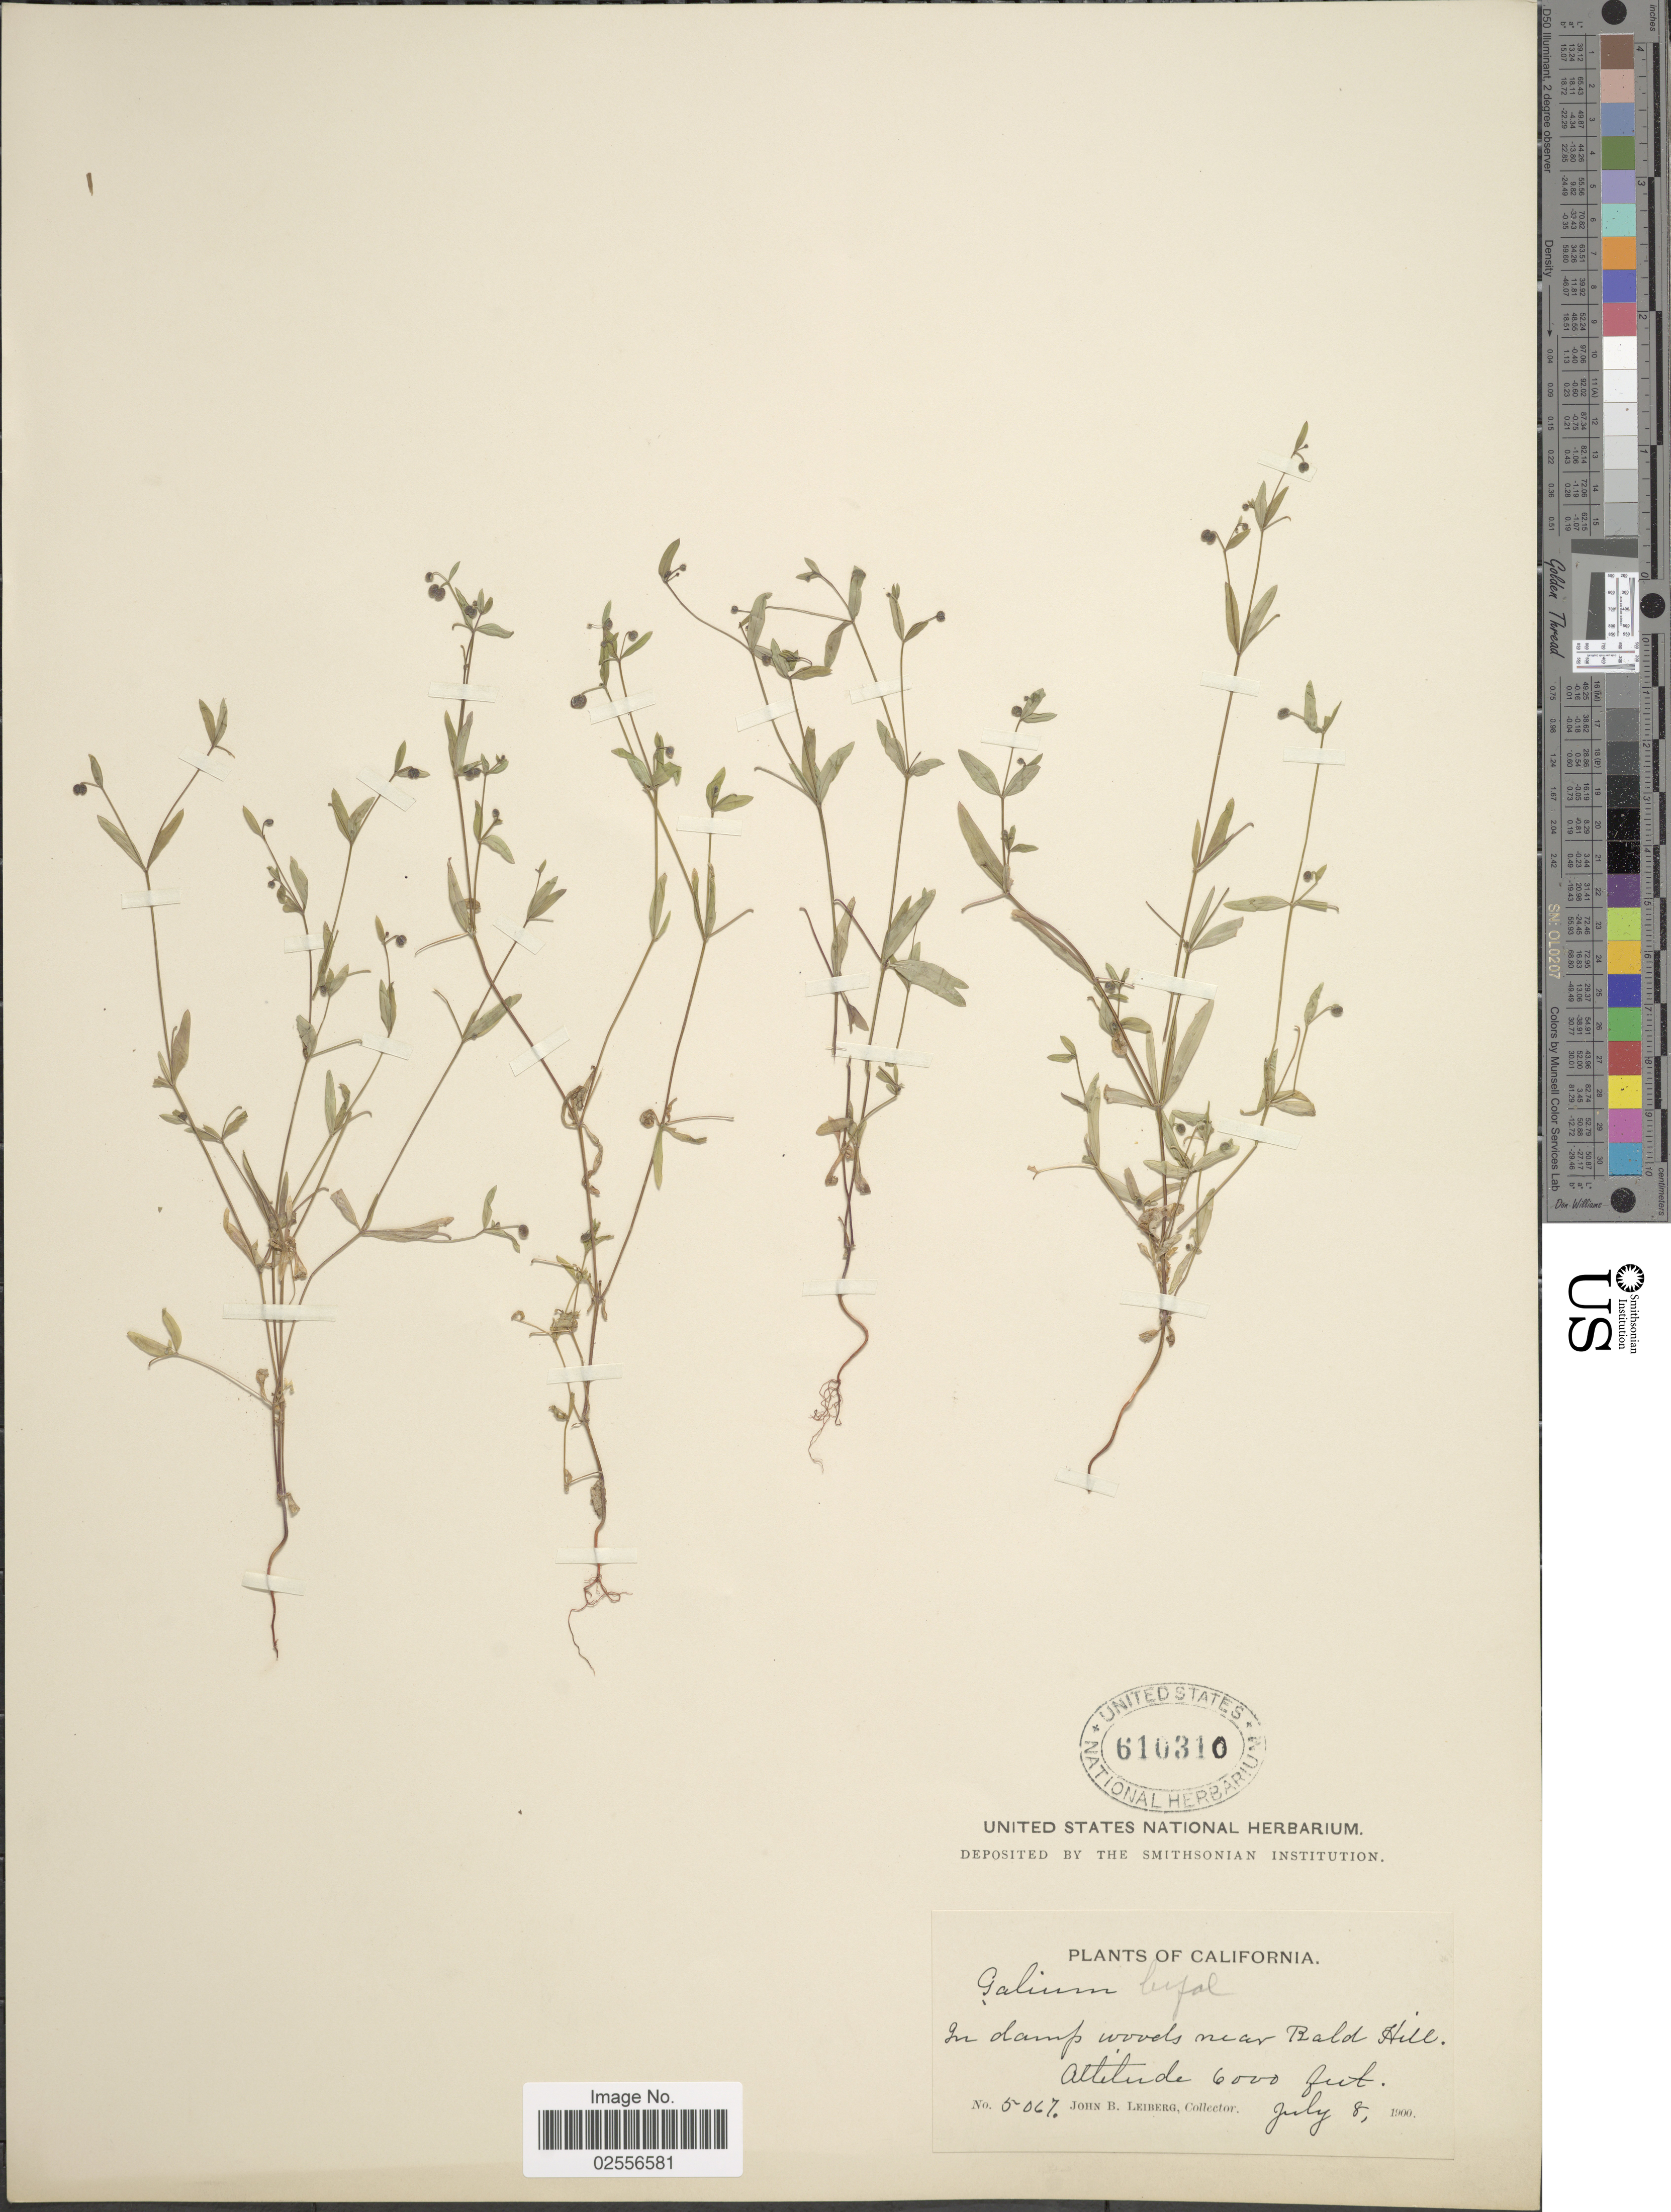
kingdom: Plantae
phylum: Tracheophyta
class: Magnoliopsida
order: Gentianales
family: Rubiaceae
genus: Galium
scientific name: Galium bifolium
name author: S. Watson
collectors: J. B. Leiberg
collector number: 5067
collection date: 1900-07-08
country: United States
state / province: California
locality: In damp woods near Bald Hill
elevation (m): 1829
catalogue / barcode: US 610310